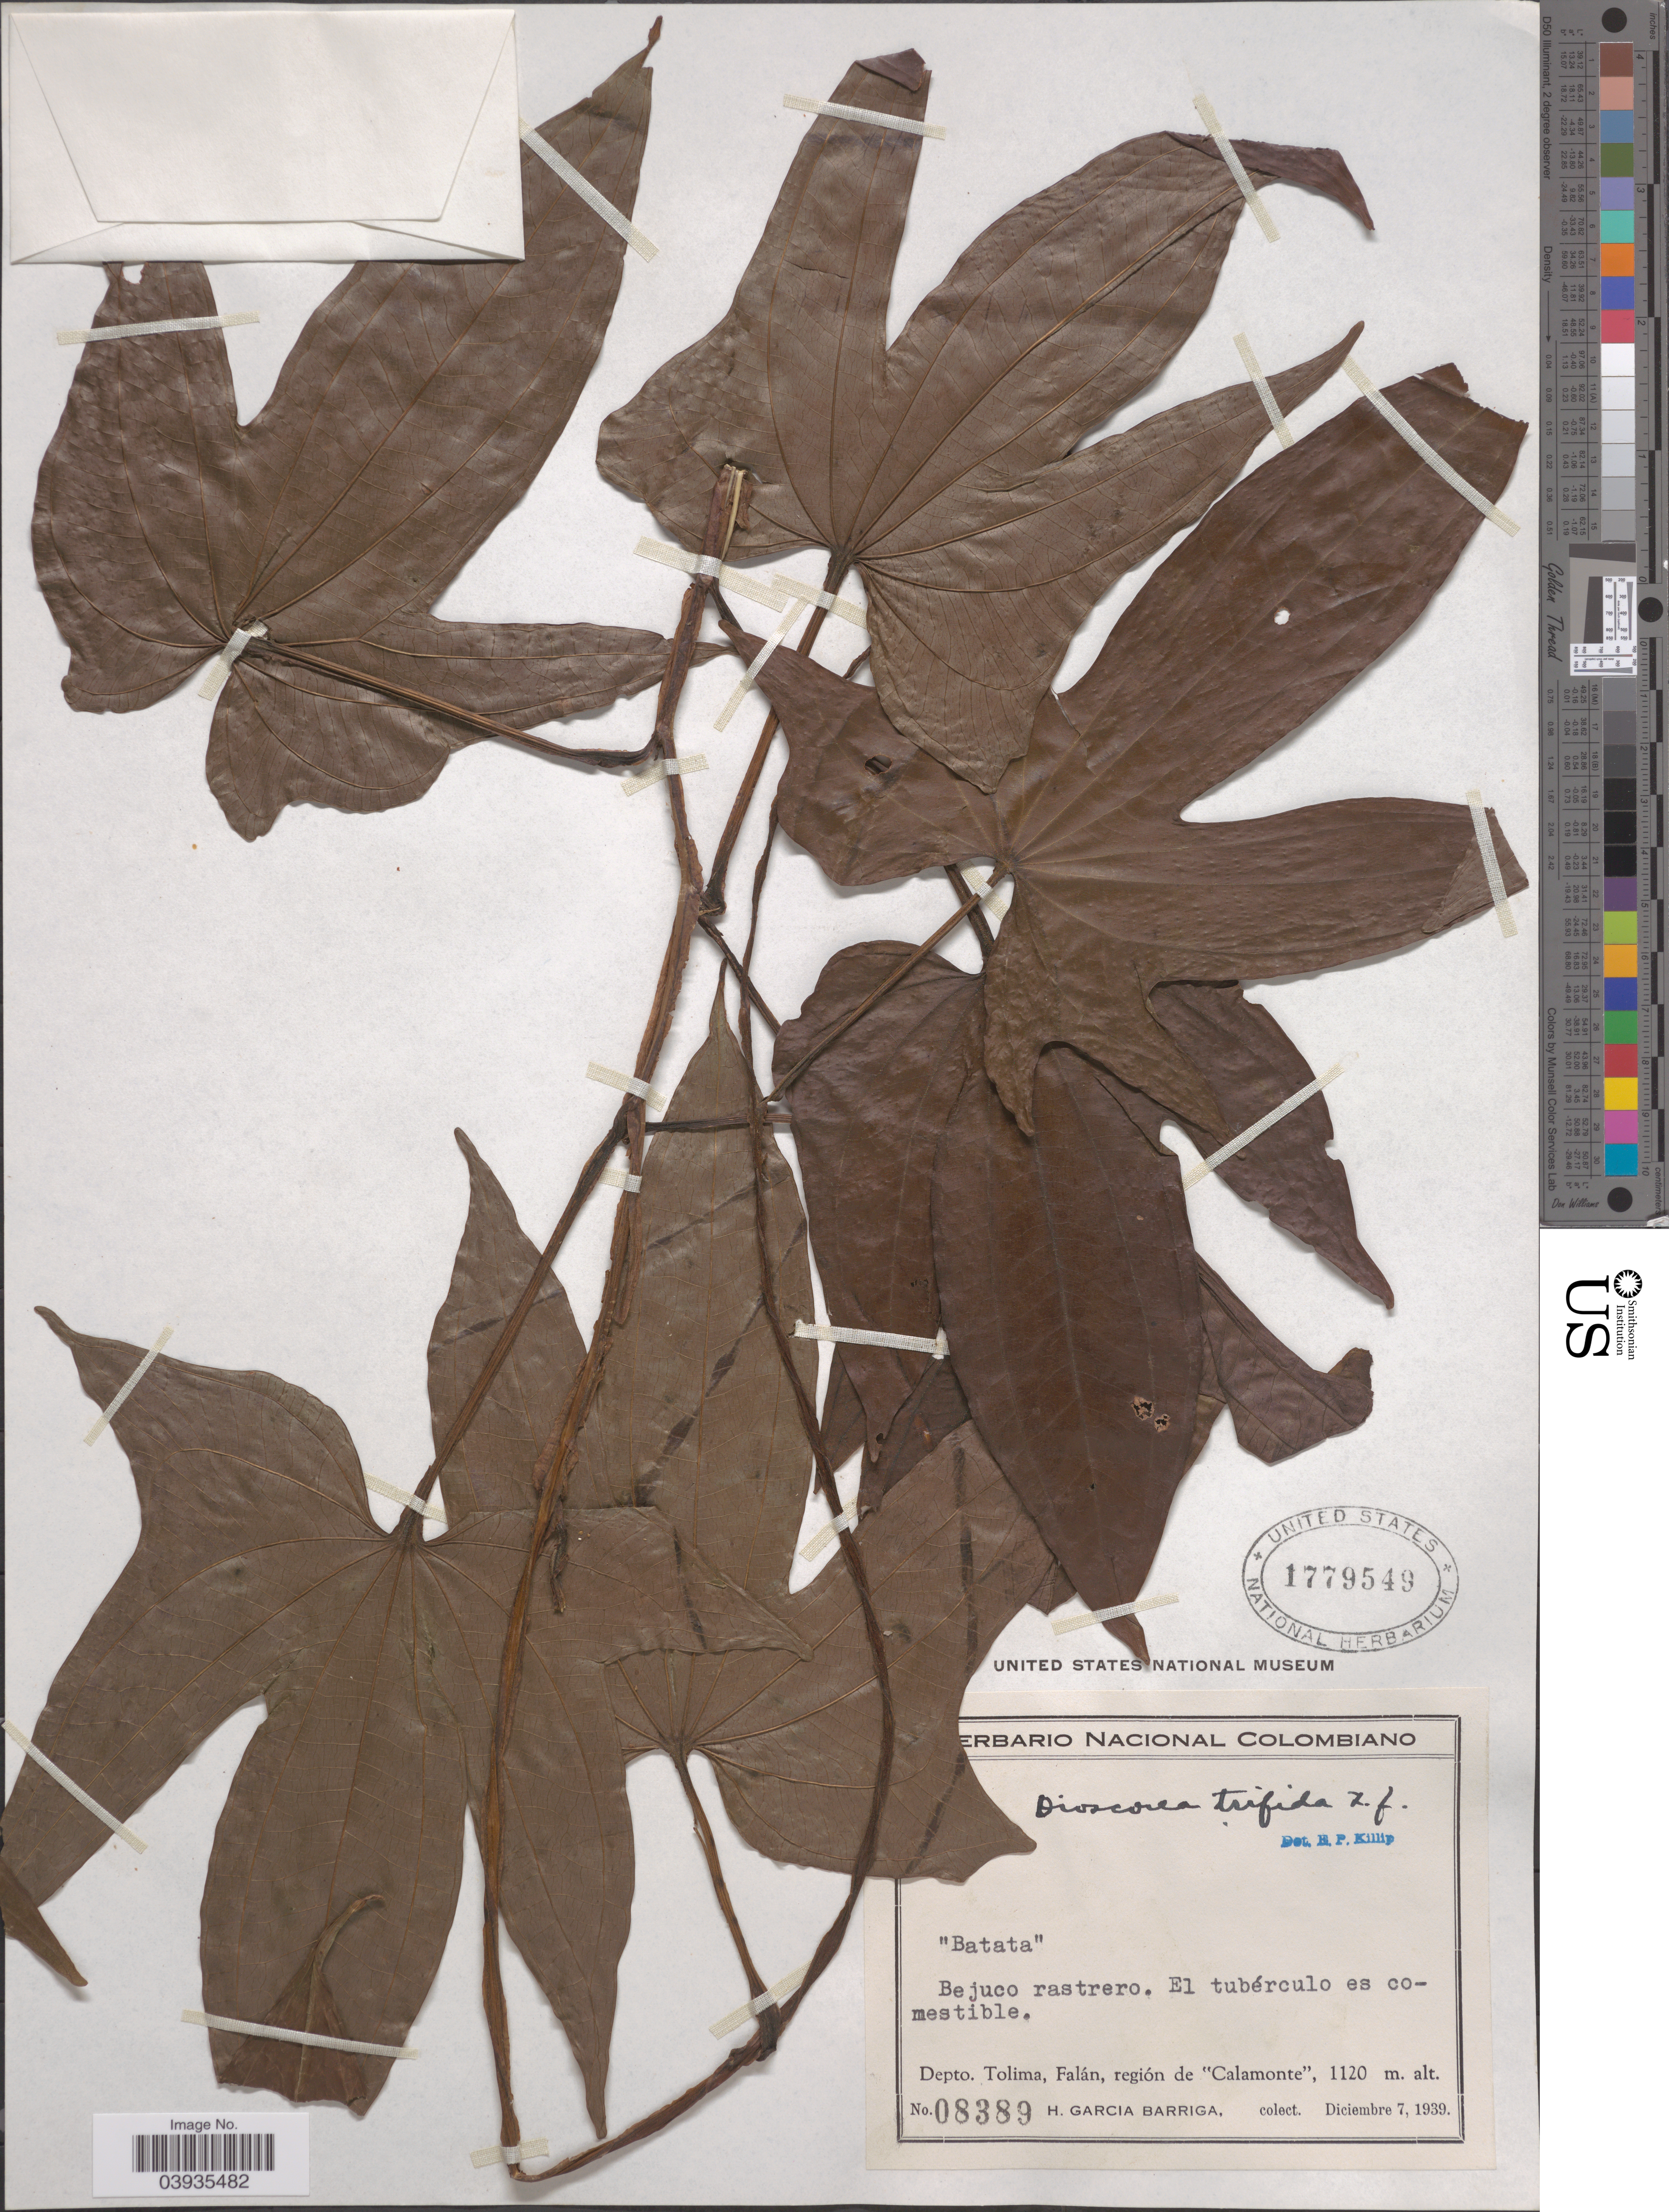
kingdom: Plantae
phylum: Tracheophyta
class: Liliopsida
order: Dioscoreales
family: Dioscoreaceae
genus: Dioscorea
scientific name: Dioscorea trifida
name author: L. f.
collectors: H. García Barriga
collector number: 08389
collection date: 1939-12-07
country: Colombia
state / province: Tolima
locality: Depto. Tolima, región de "Calamonte".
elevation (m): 1120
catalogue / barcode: US 1779549